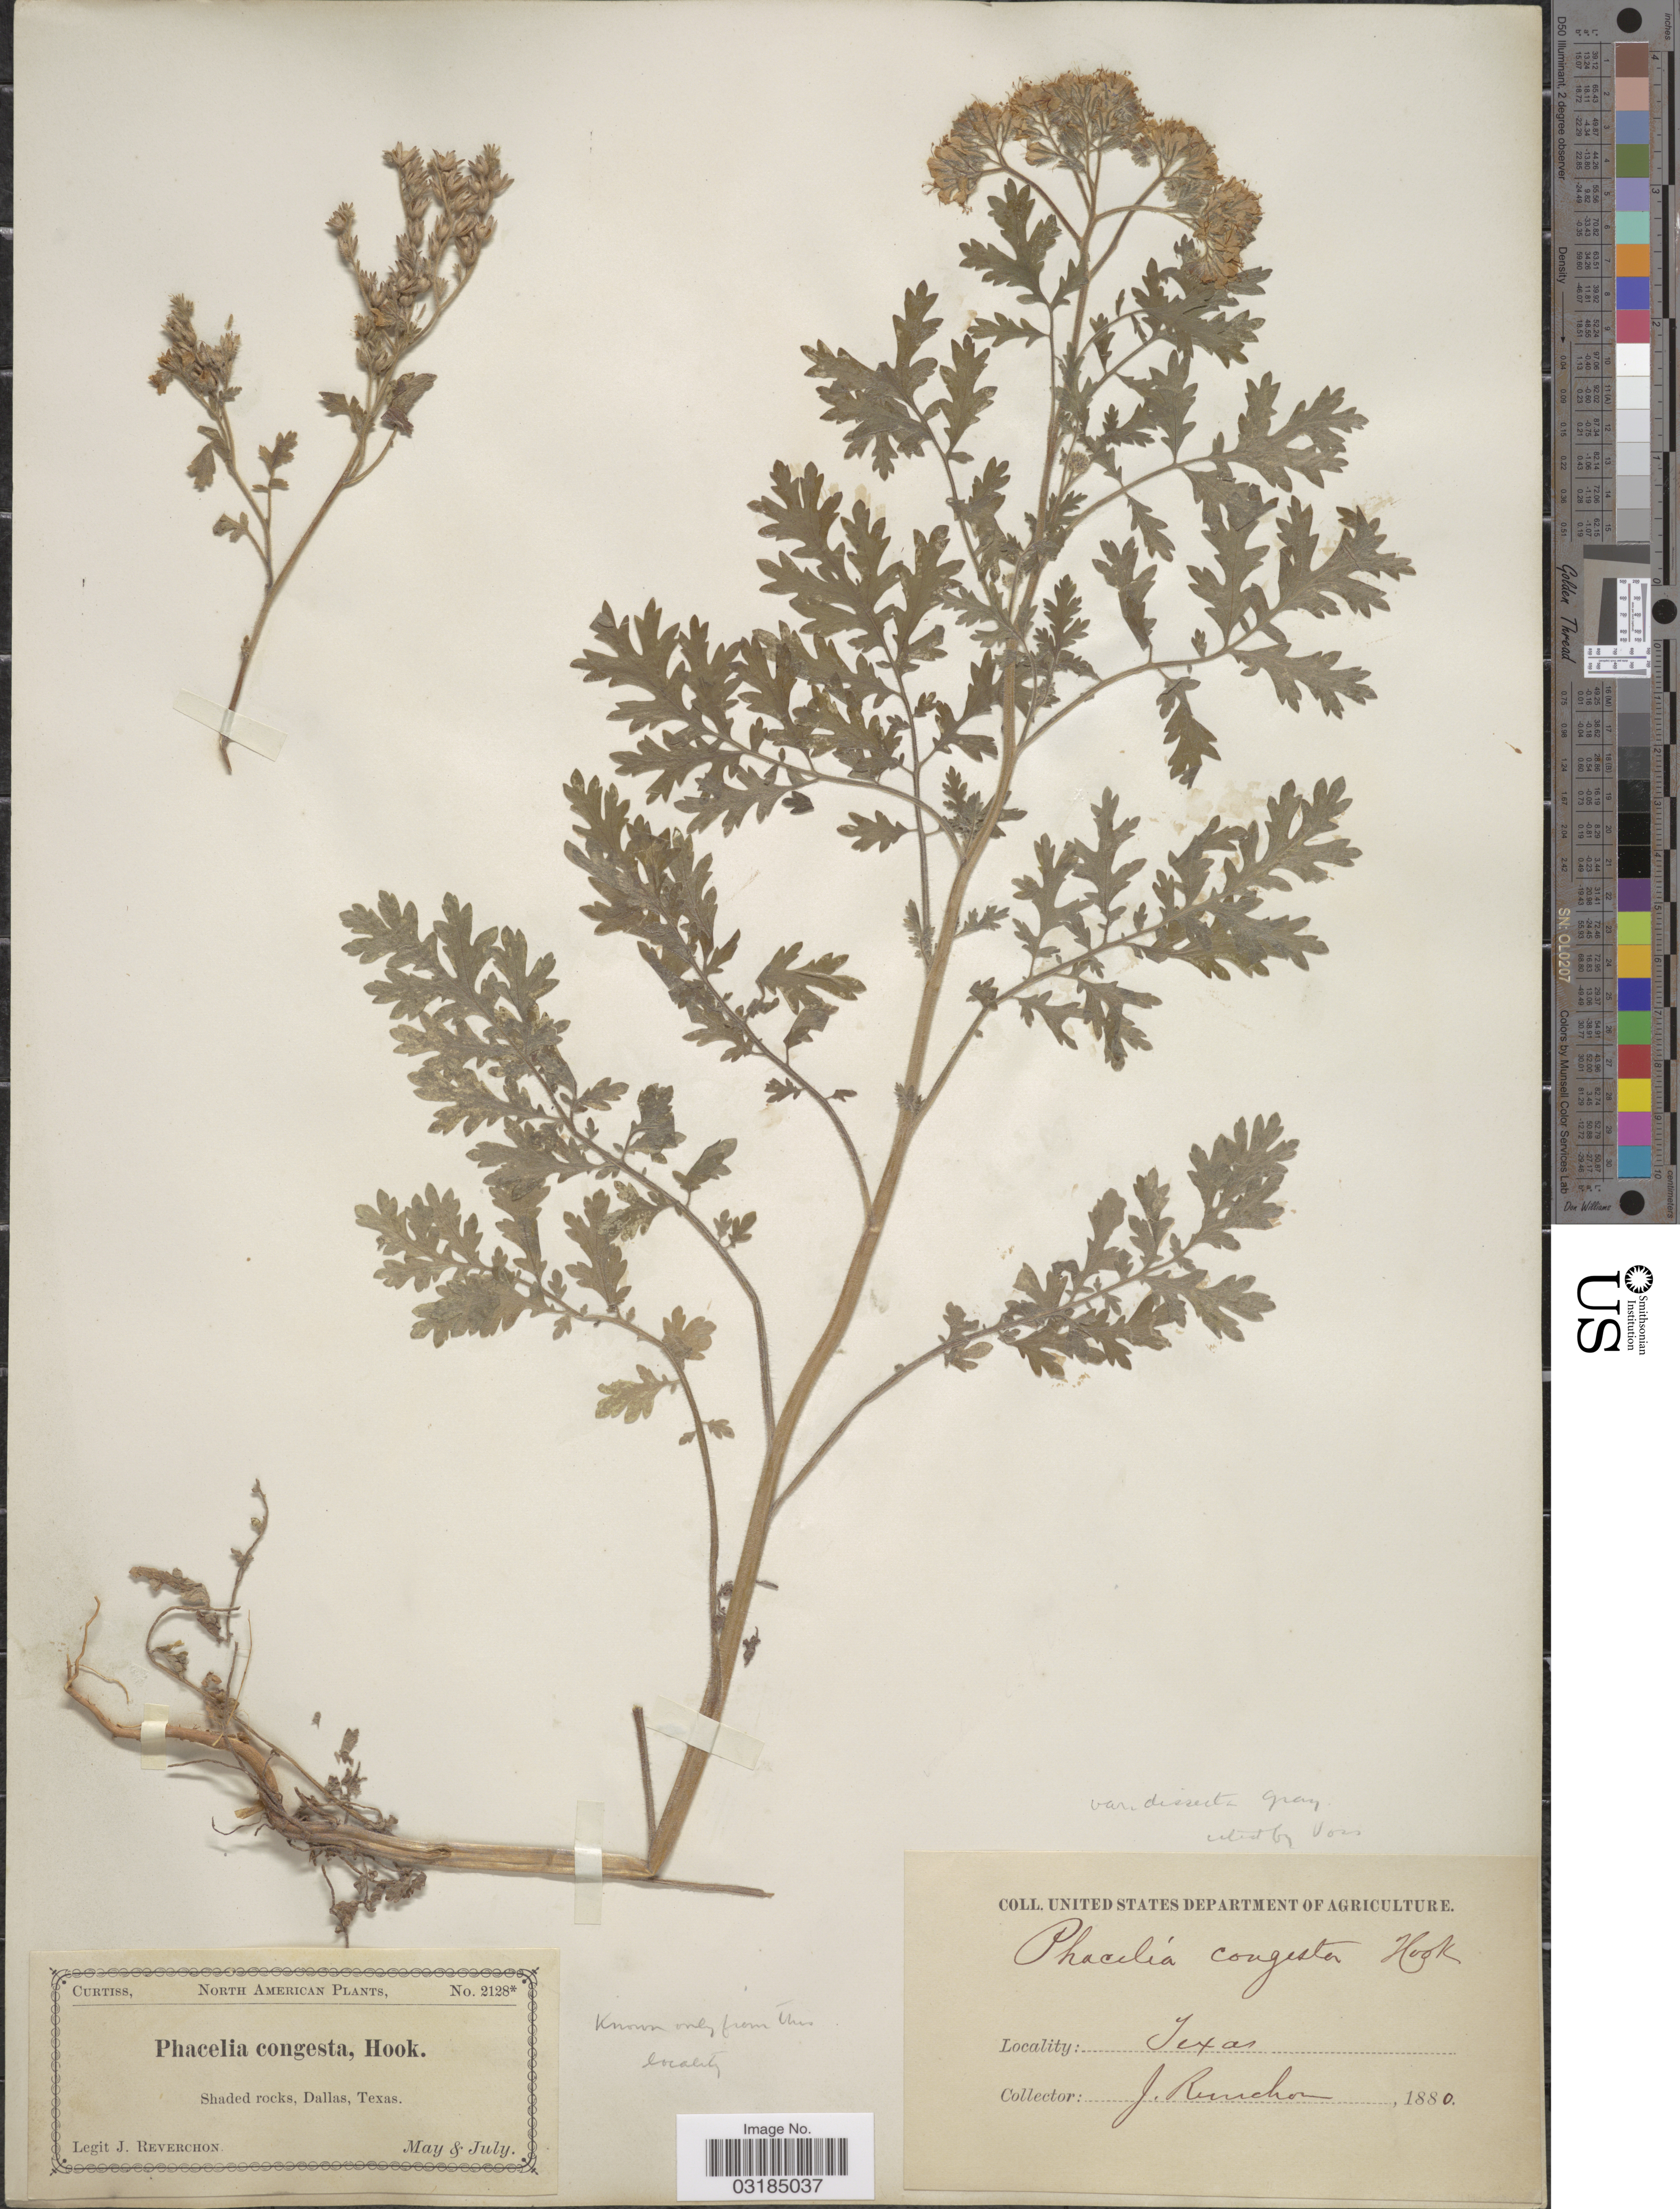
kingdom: Plantae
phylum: Tracheophyta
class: Magnoliopsida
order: Boraginales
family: Hydrophyllaceae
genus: Phacelia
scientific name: Phacelia congesta var. dissecta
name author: A. Gray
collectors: J. Reverchon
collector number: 2128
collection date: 1880-05/1880-07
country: United States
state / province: Texas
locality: Dallas.